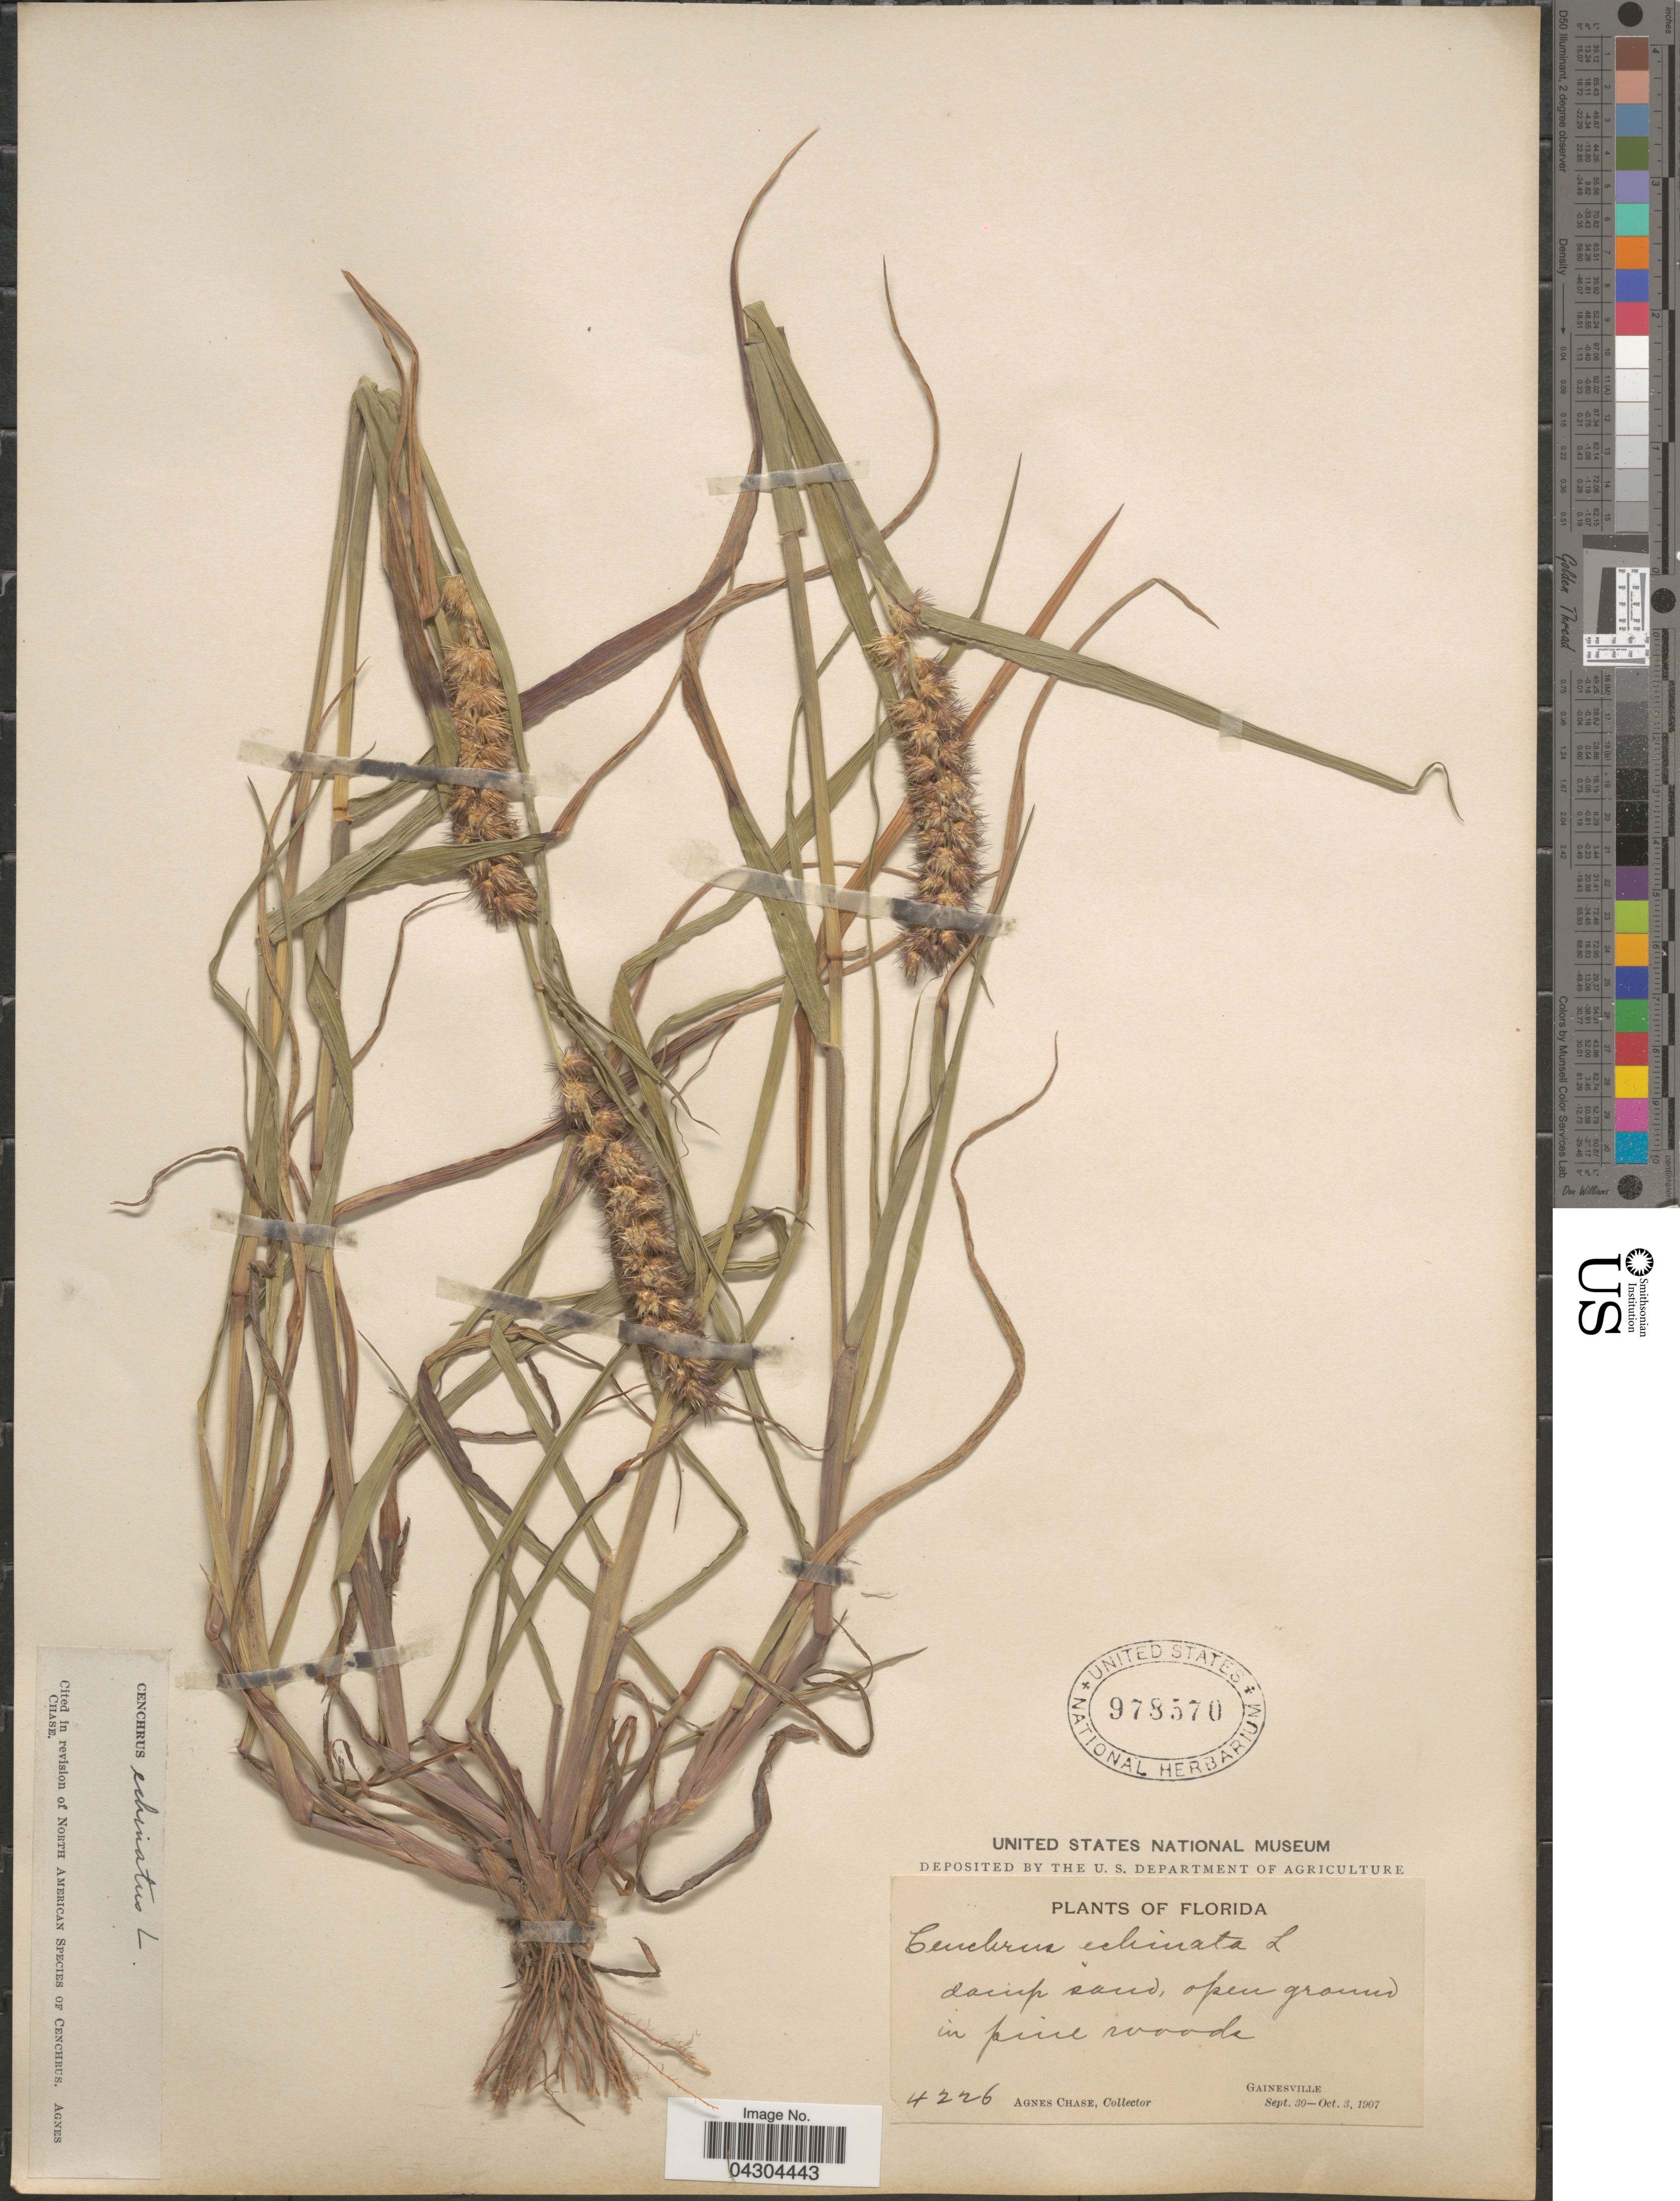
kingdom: Plantae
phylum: Tracheophyta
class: Liliopsida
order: Poales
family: Poaceae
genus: Cenchrus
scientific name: Cenchrus echinatus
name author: L.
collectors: A. Chase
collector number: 4226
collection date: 1907-09-30/1907-10-03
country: United States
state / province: Florida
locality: Damp sand, open ground in pine woods. Gainesville.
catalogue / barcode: US 978570